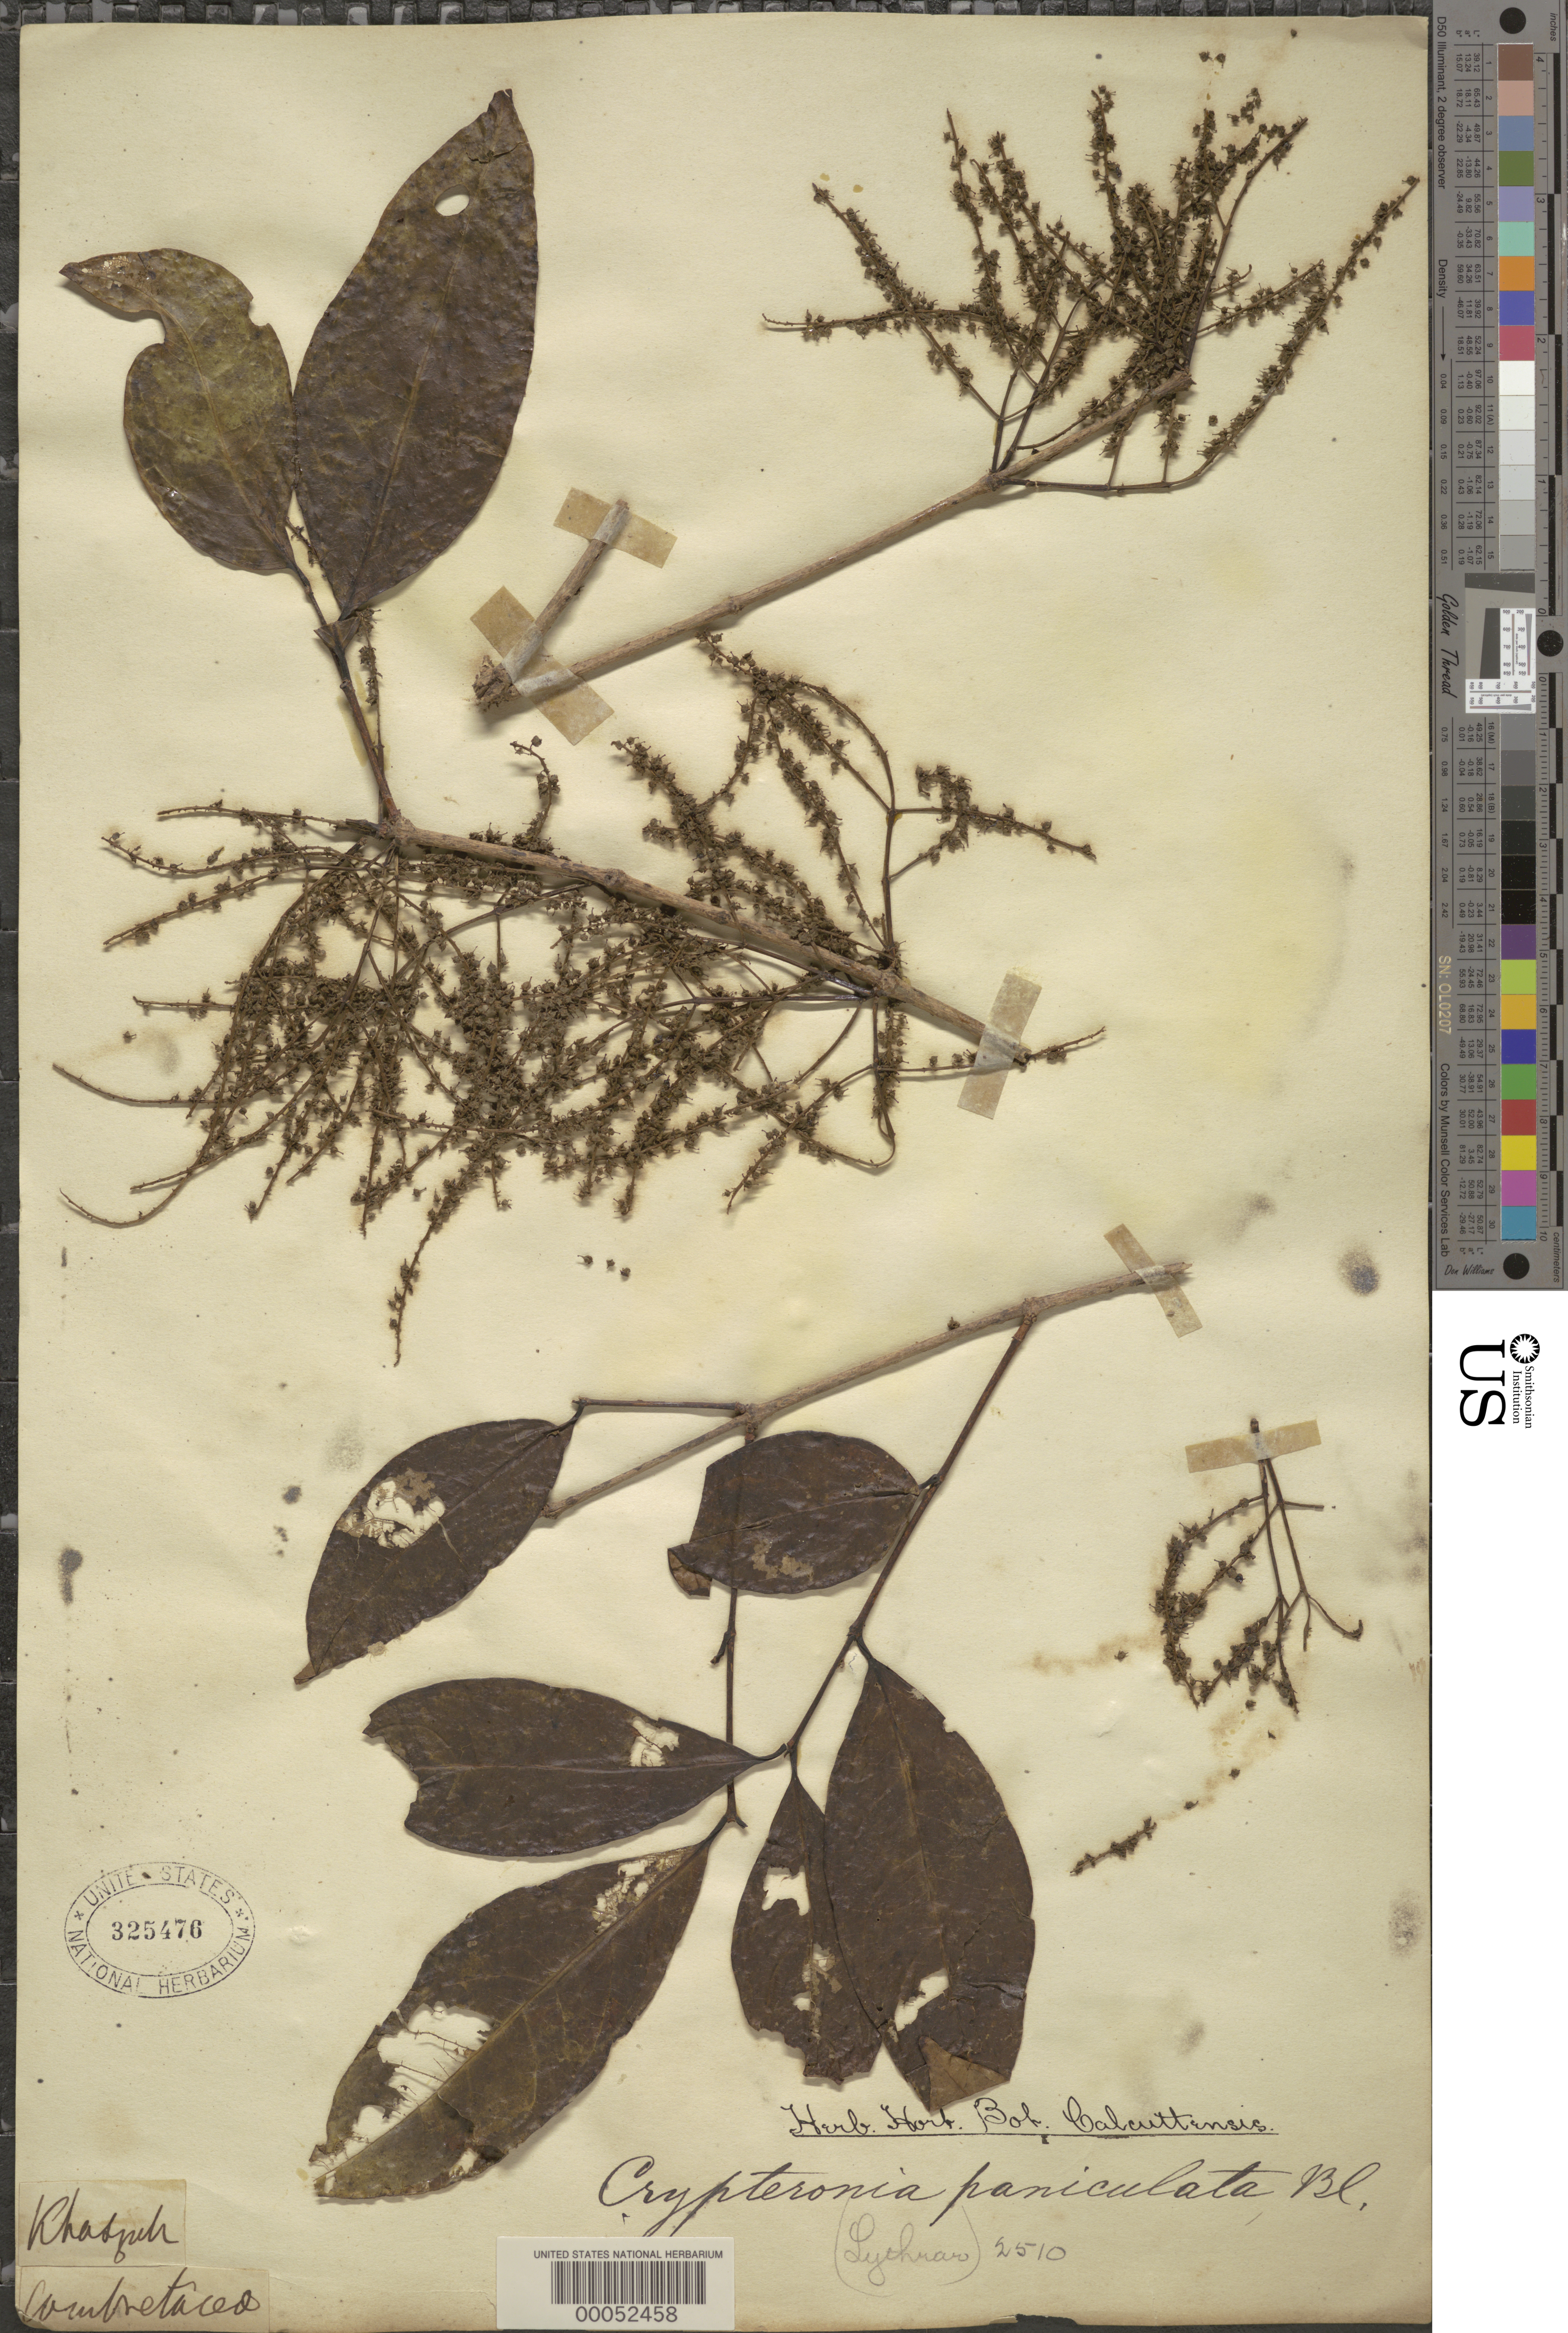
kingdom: Plantae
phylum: Tracheophyta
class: Magnoliopsida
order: Myrtales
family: Crypteroniaceae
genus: Crypteronia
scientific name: Crypteronia paniculata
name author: Blume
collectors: J. Rose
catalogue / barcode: US 325476